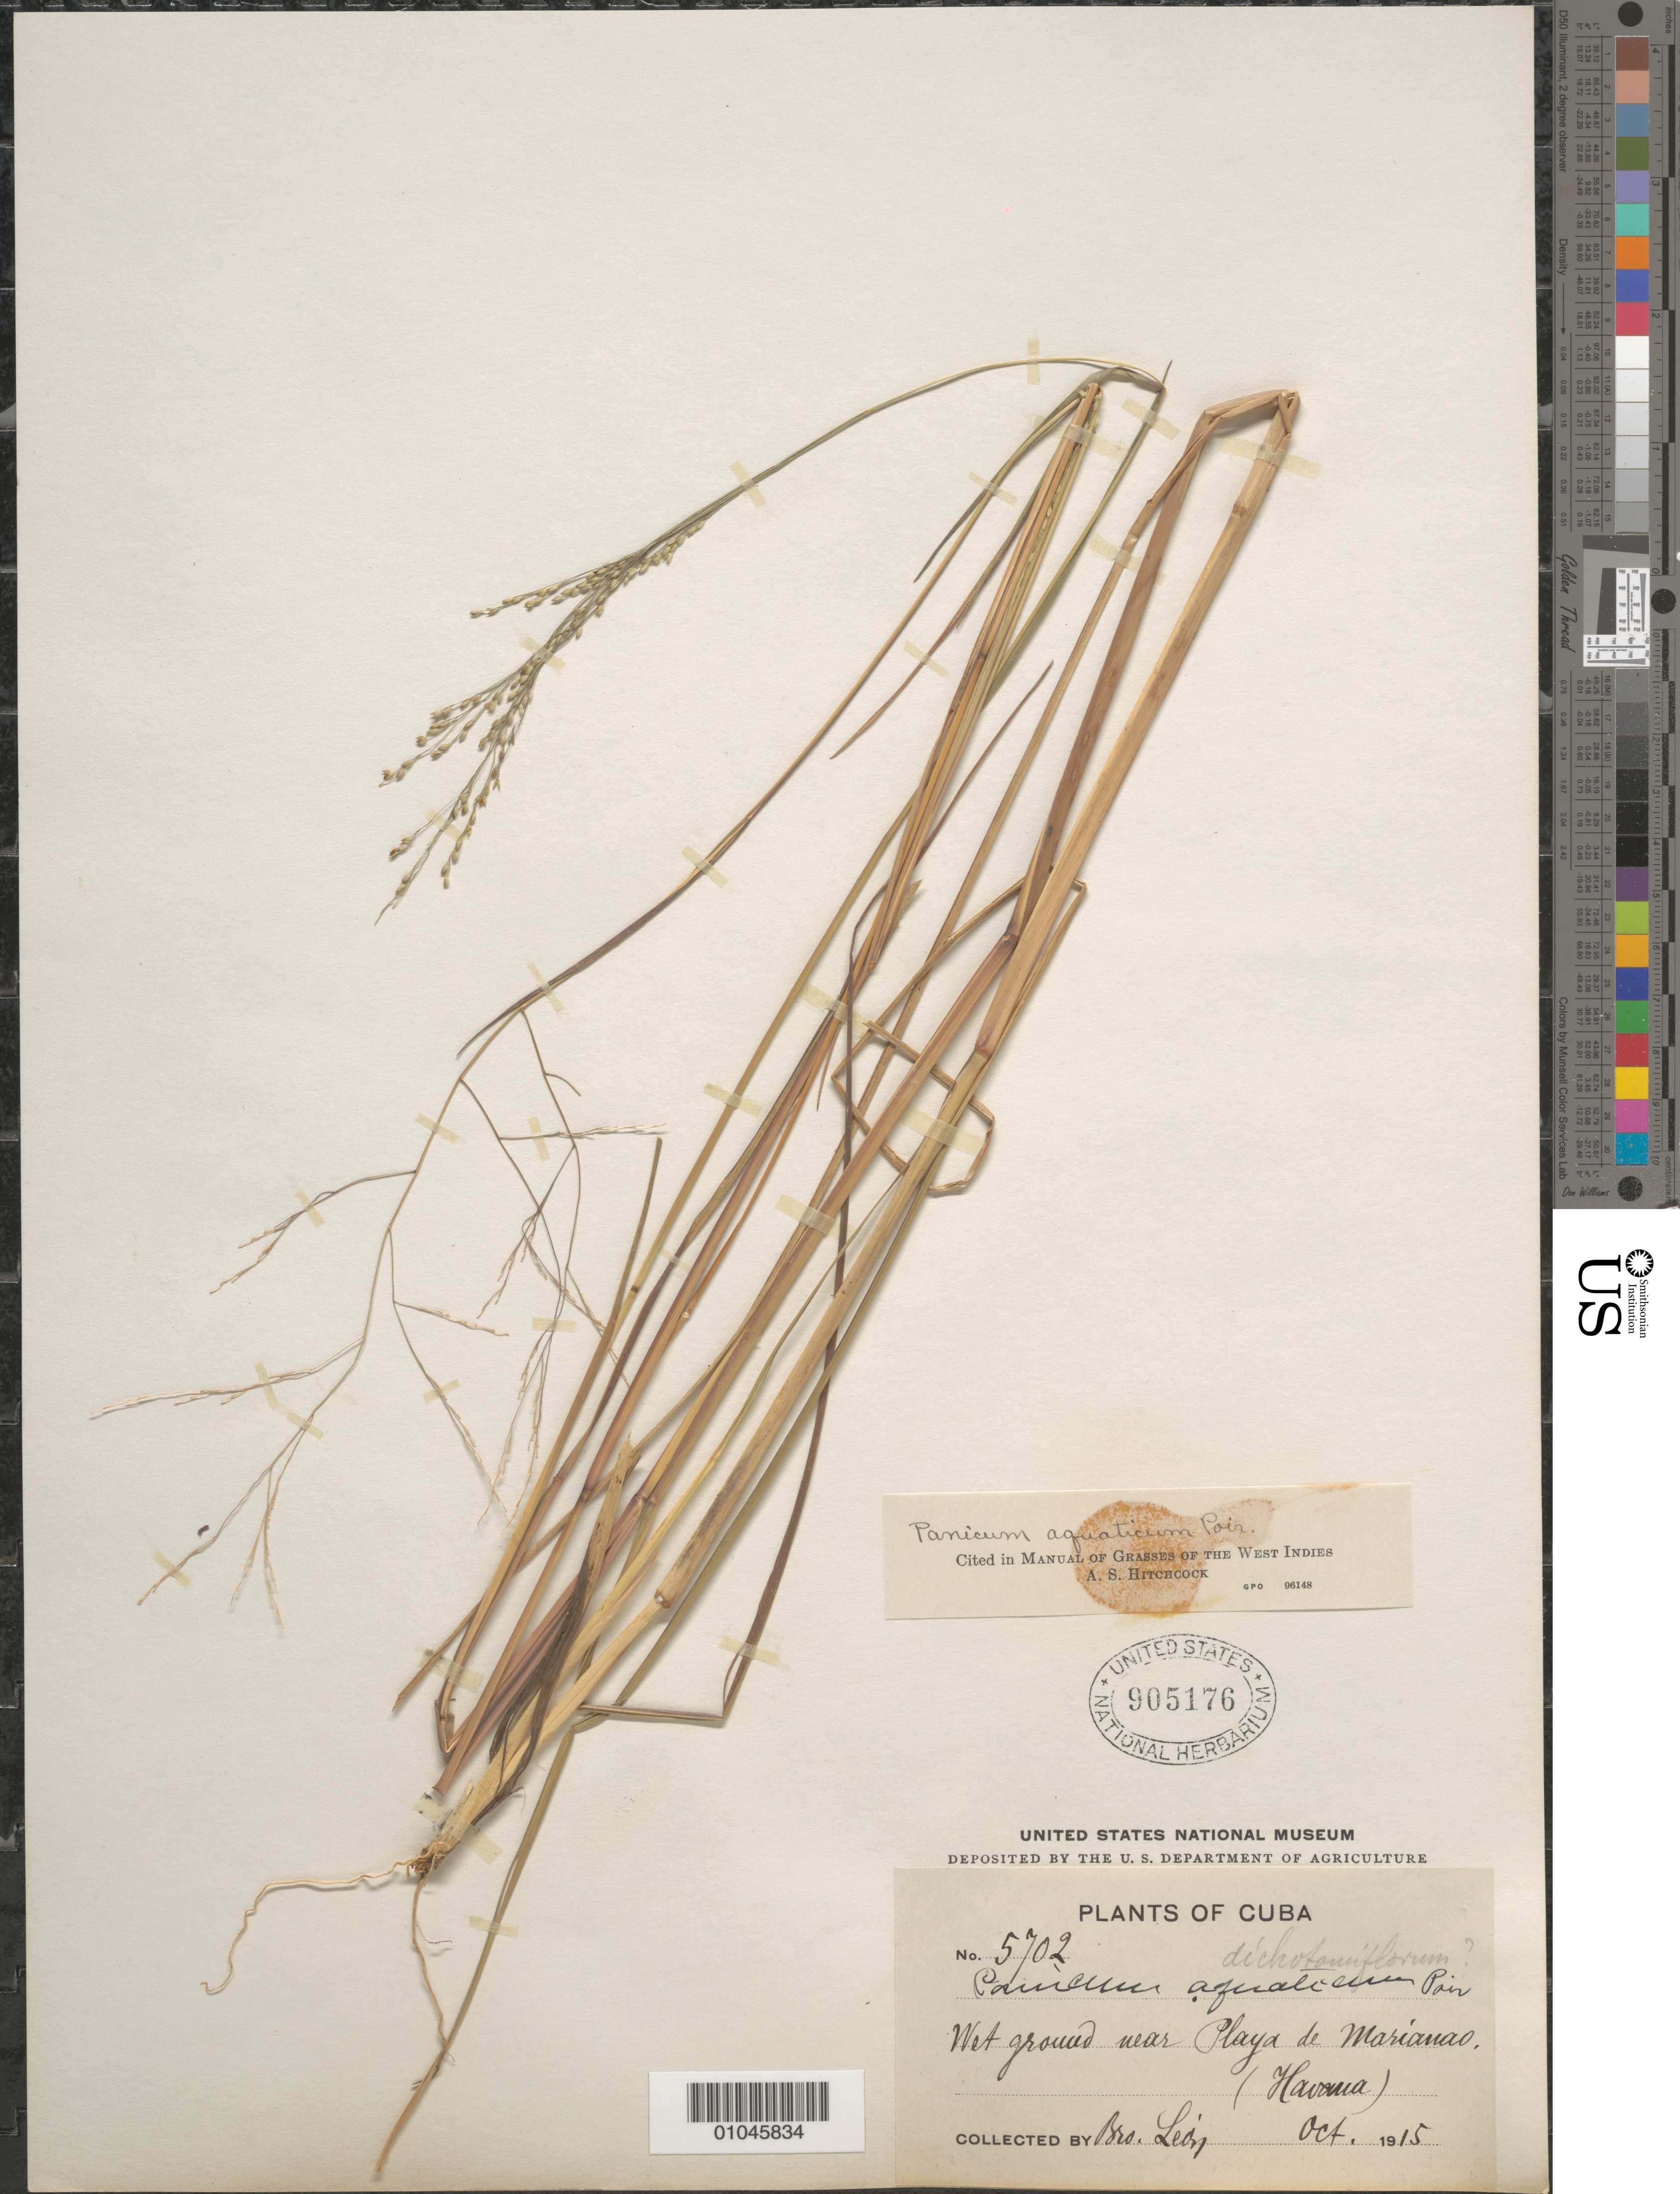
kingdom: Plantae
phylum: Tracheophyta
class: Liliopsida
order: Poales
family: Poaceae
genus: Panicum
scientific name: Panicum aquaticum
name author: Poir.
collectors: Bro. León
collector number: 5702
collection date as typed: Oct 1915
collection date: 1915-10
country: Cuba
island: Cuba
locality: Wet ground near Playa de Marianal Havanna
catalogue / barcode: US 905176